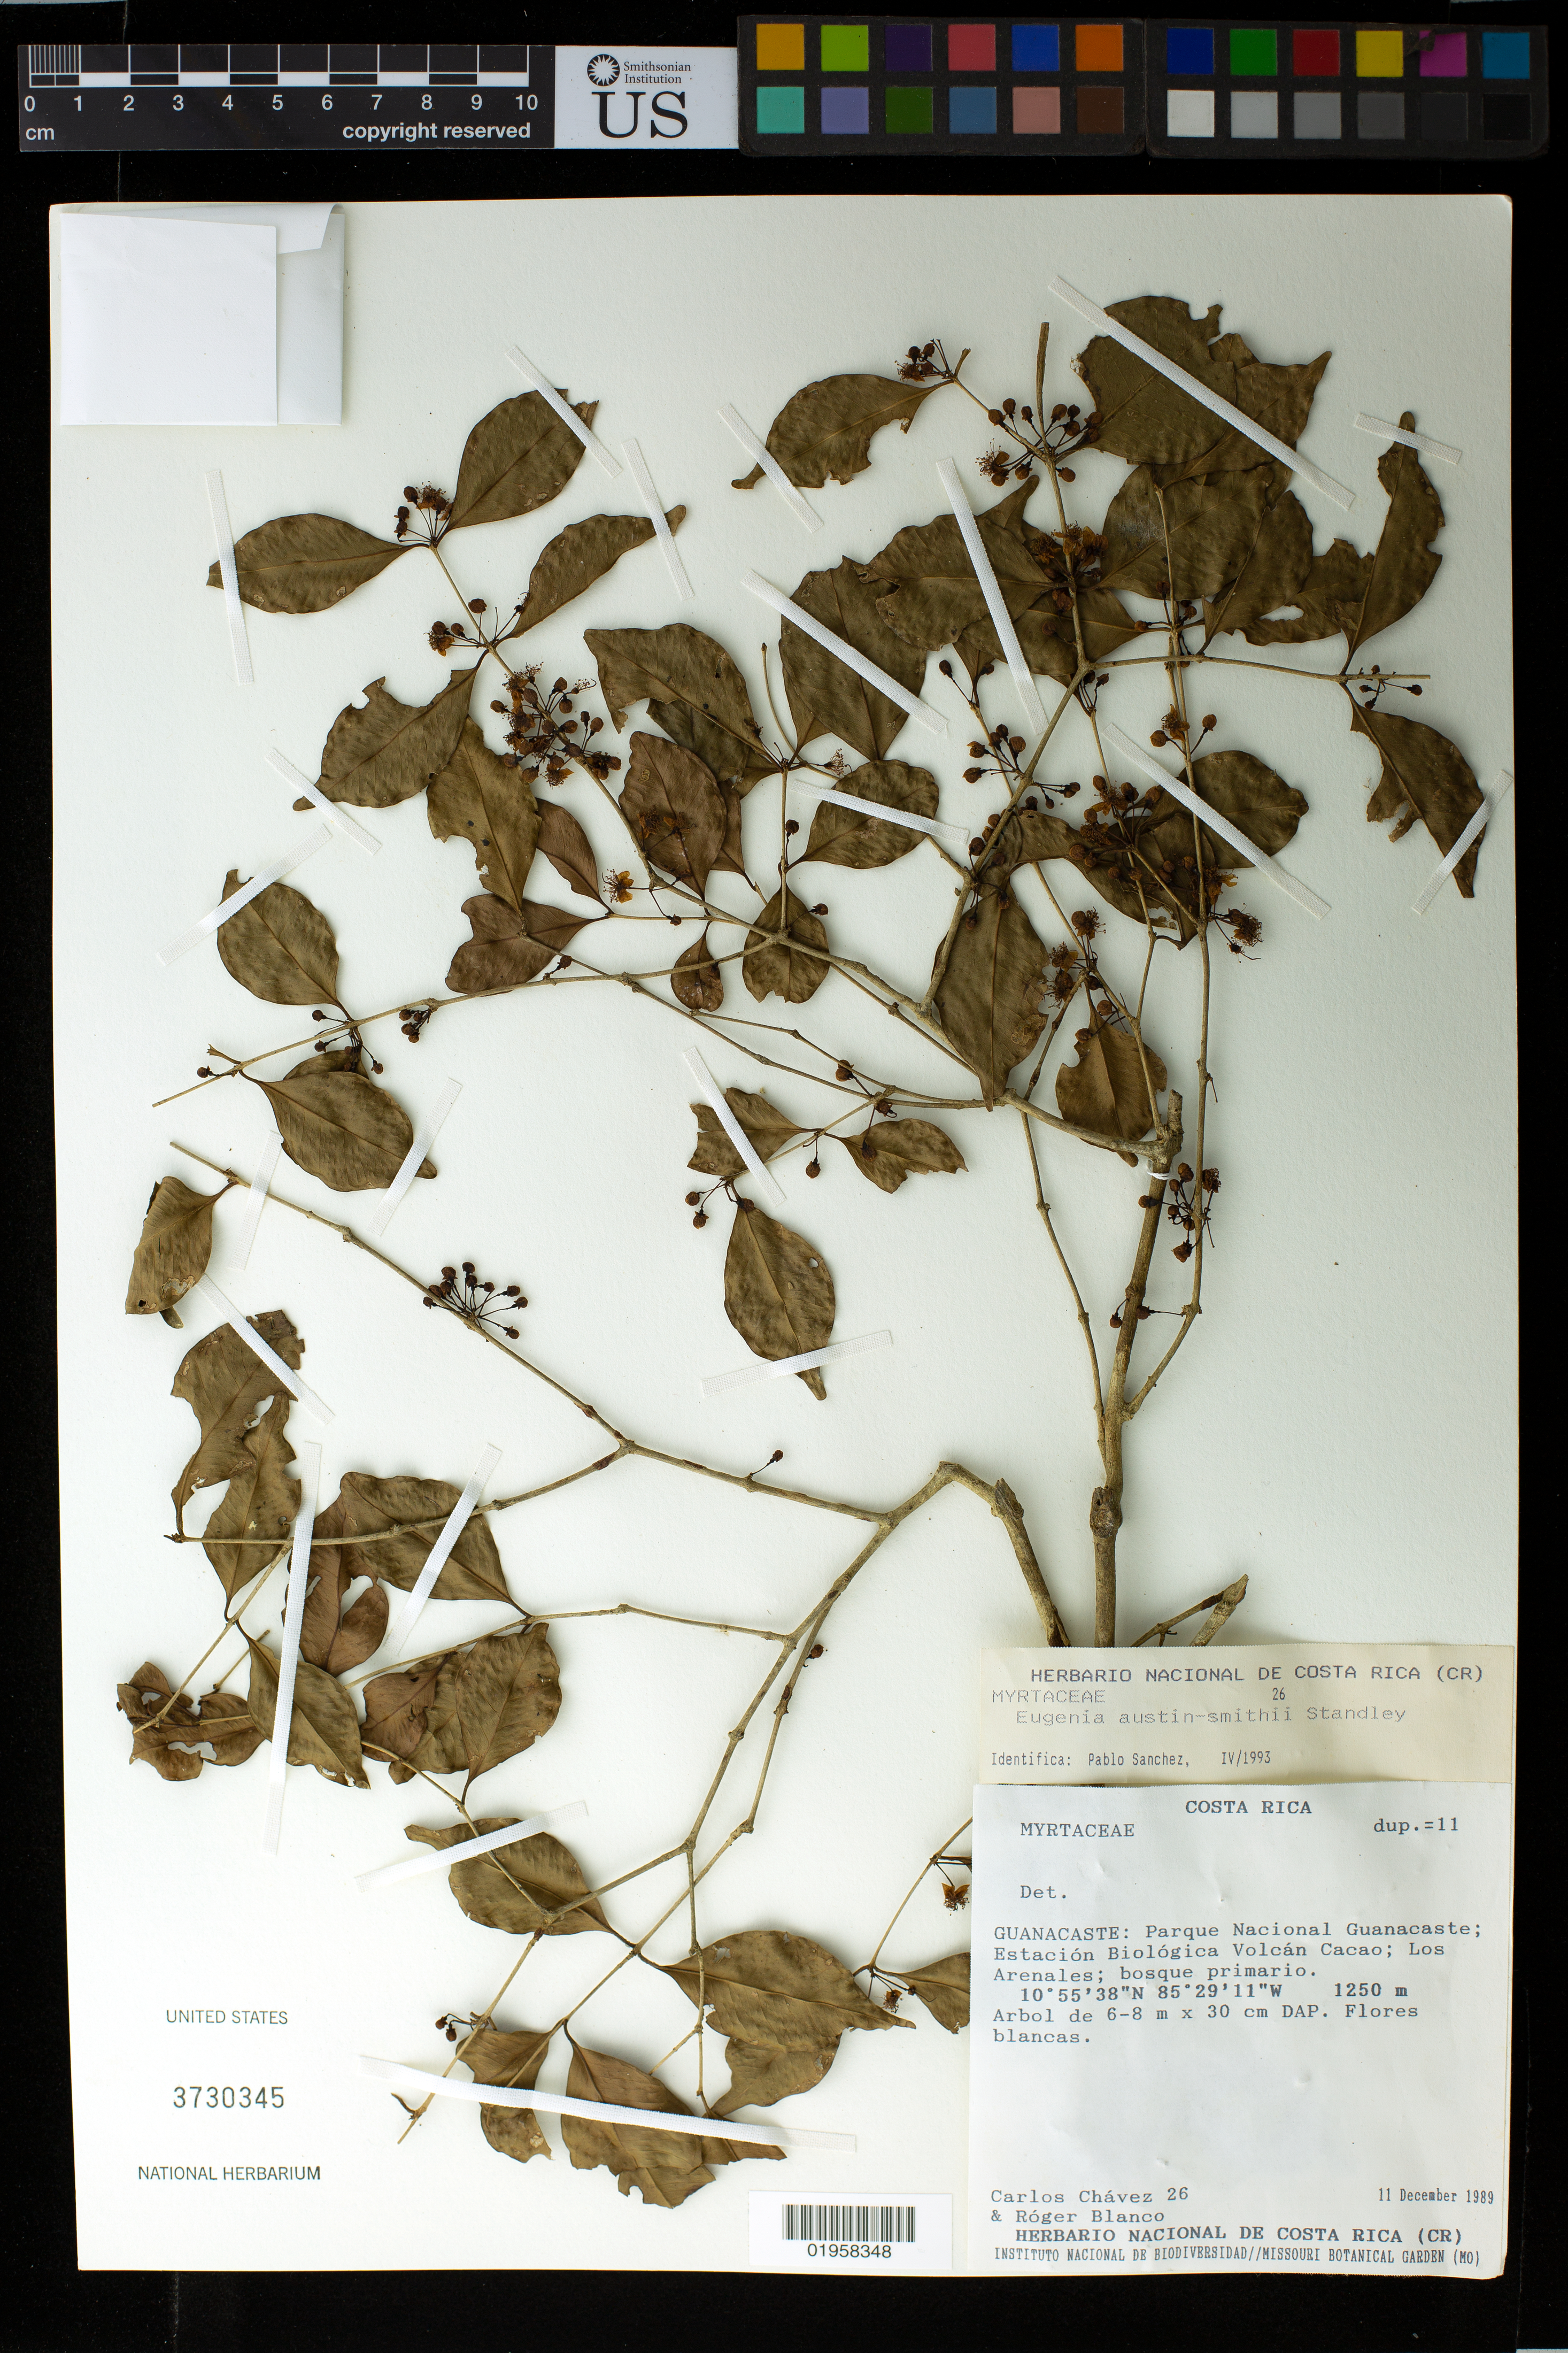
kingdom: Plantae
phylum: Tracheophyta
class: Magnoliopsida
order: Myrtales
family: Myrtaceae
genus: Eugenia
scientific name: Eugenia austin-smithii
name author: Standl.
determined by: Sánchez, P.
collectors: C. Chávez & R. Blanco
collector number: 26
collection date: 1989-12-11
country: Costa Rica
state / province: Guanacaste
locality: Parque Nacional Guanacaste, Estación Biológica Volcán Cacao. Los Arenales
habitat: Bosque primario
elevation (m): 1250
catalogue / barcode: US 3730345